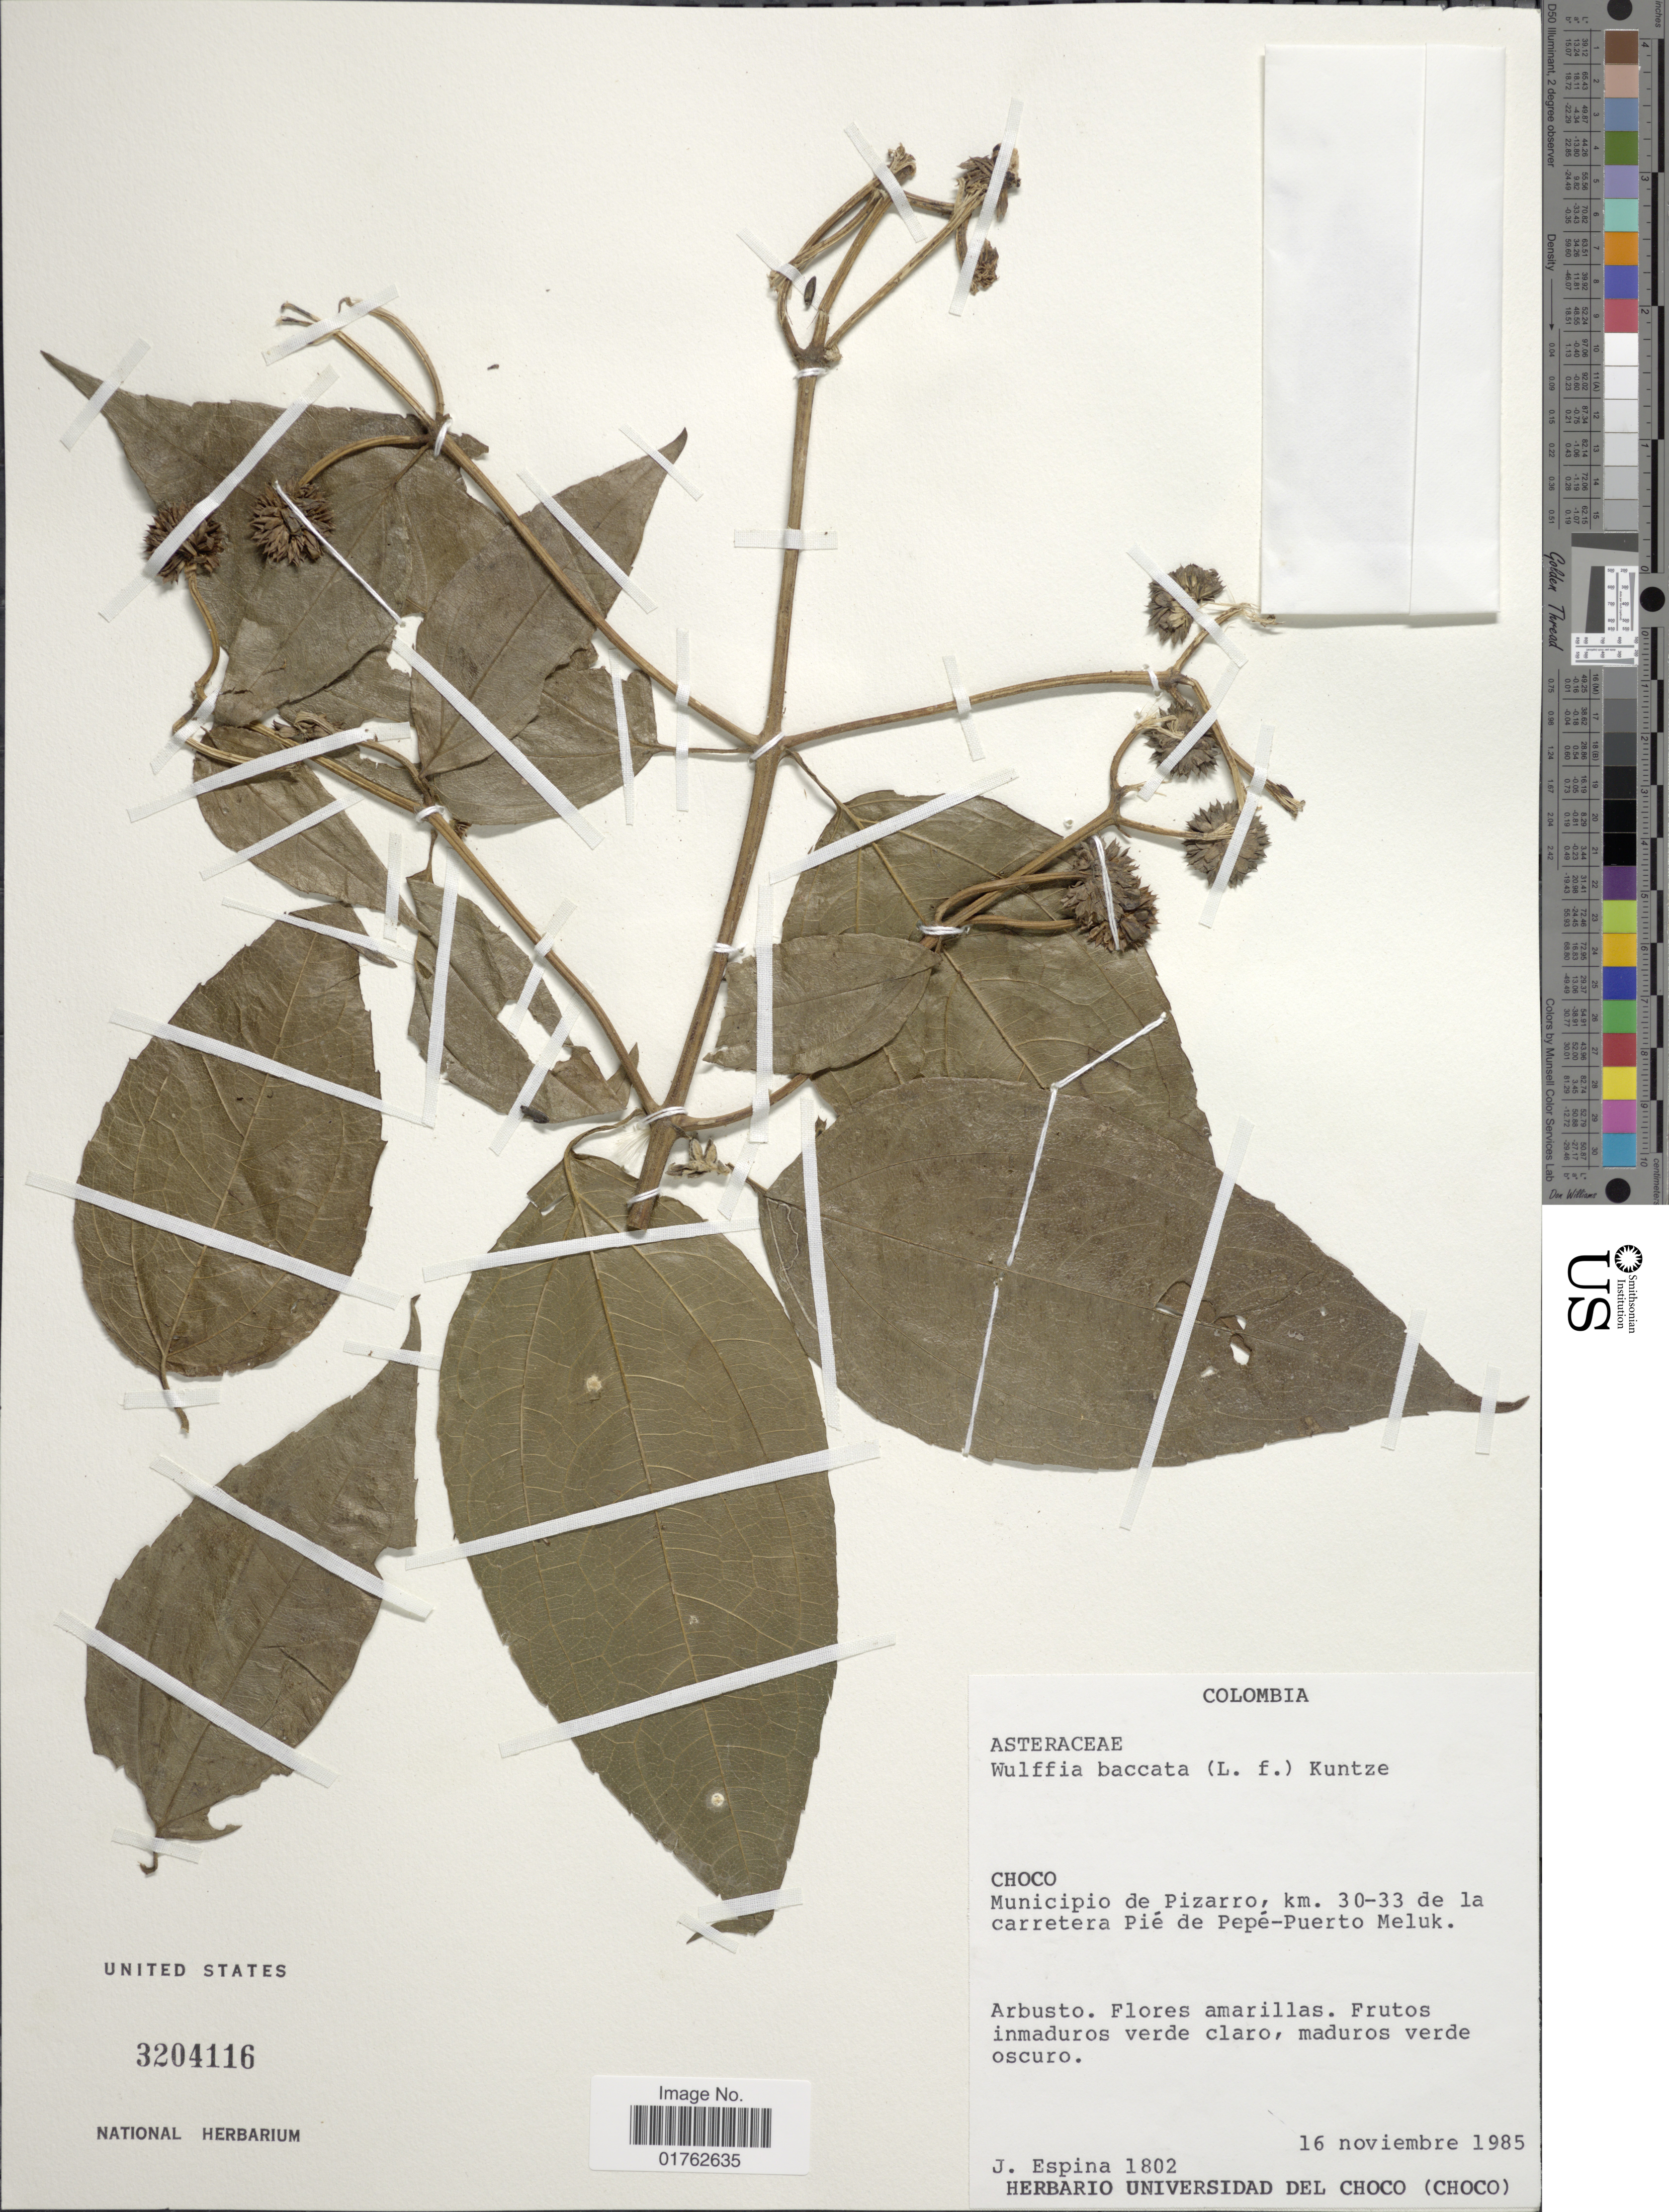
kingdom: Plantae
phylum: Tracheophyta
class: Magnoliopsida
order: Asterales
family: Asteraceae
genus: Wulffia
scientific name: Wulffia baccata var. baccata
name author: (L.) Kuntze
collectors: J. Espina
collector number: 1802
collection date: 1985-11-16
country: Colombia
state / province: Chocó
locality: Municipio de Pizarro, Km. 30-33 de la carretera Pie de Pepe-Puerto Meluk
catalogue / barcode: US 3204116